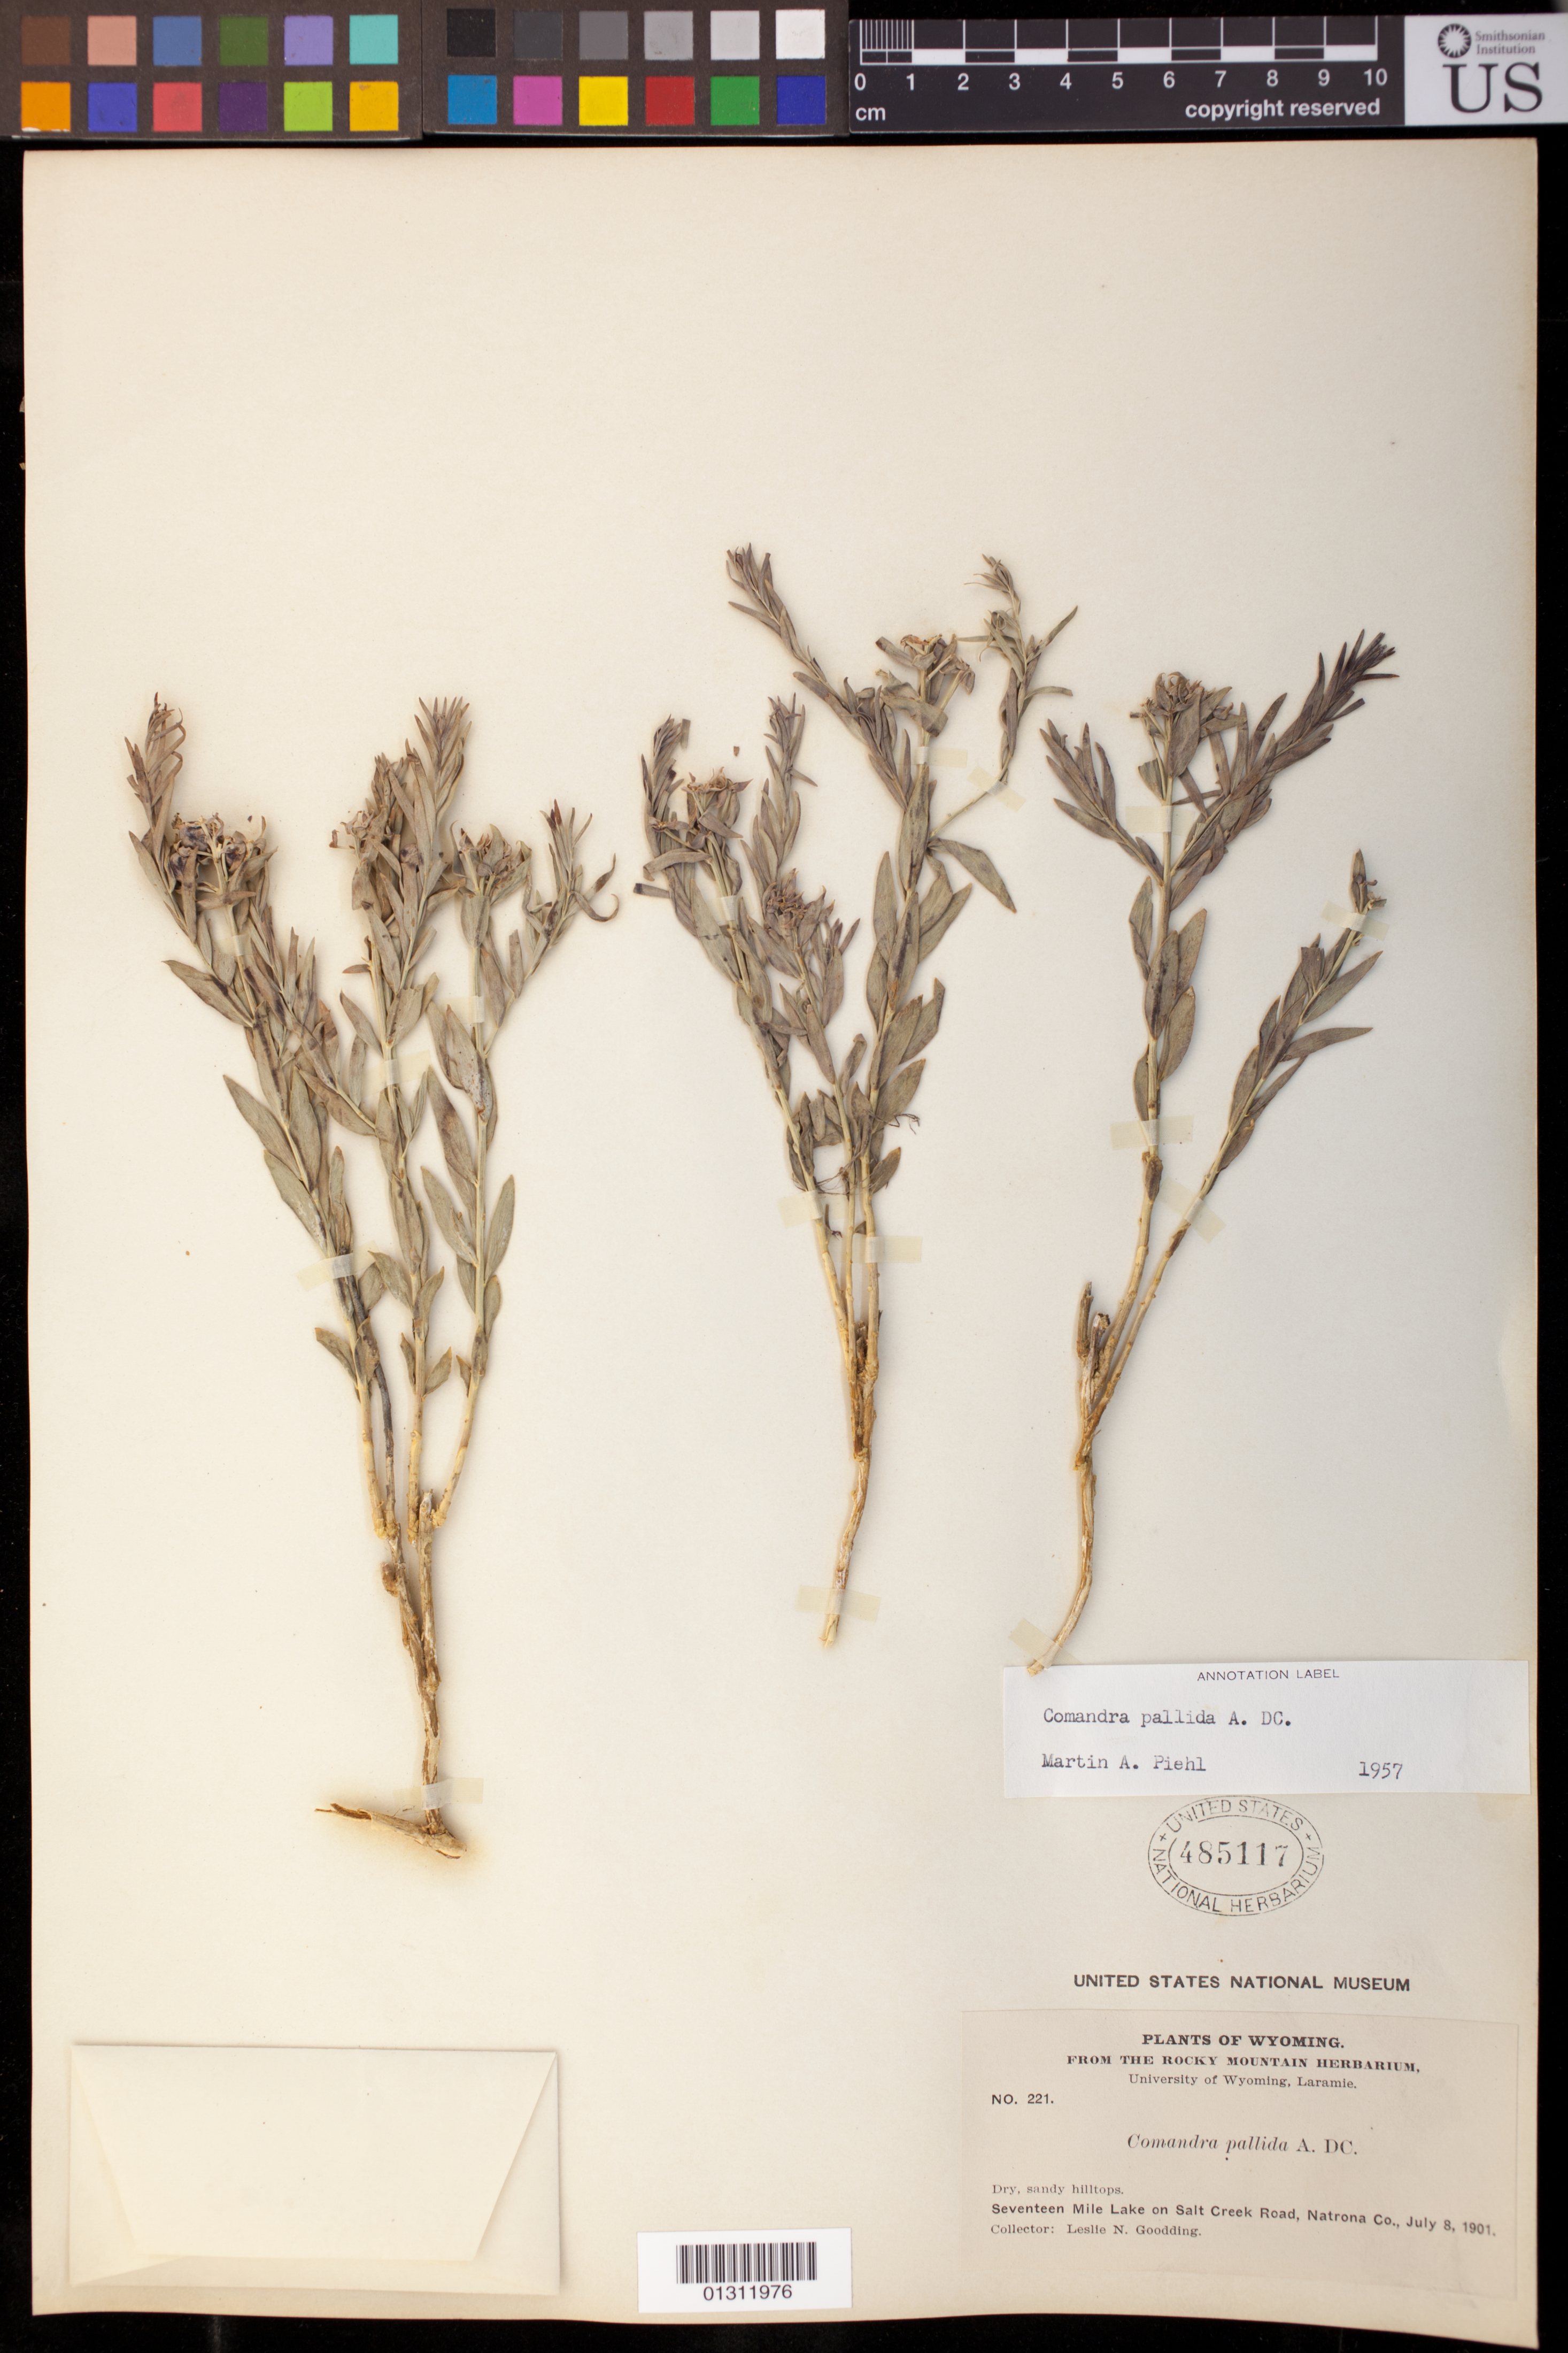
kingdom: Plantae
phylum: Tracheophyta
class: Magnoliopsida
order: Santalales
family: Comandraceae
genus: Comandra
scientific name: Comandra pallida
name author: A. DC.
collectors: L. N. Goodding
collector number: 221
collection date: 1901-07-08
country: United States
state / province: Wyoming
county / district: Natrona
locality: Seventeen Mile Lake on Salt Creek Road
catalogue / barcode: US 485117